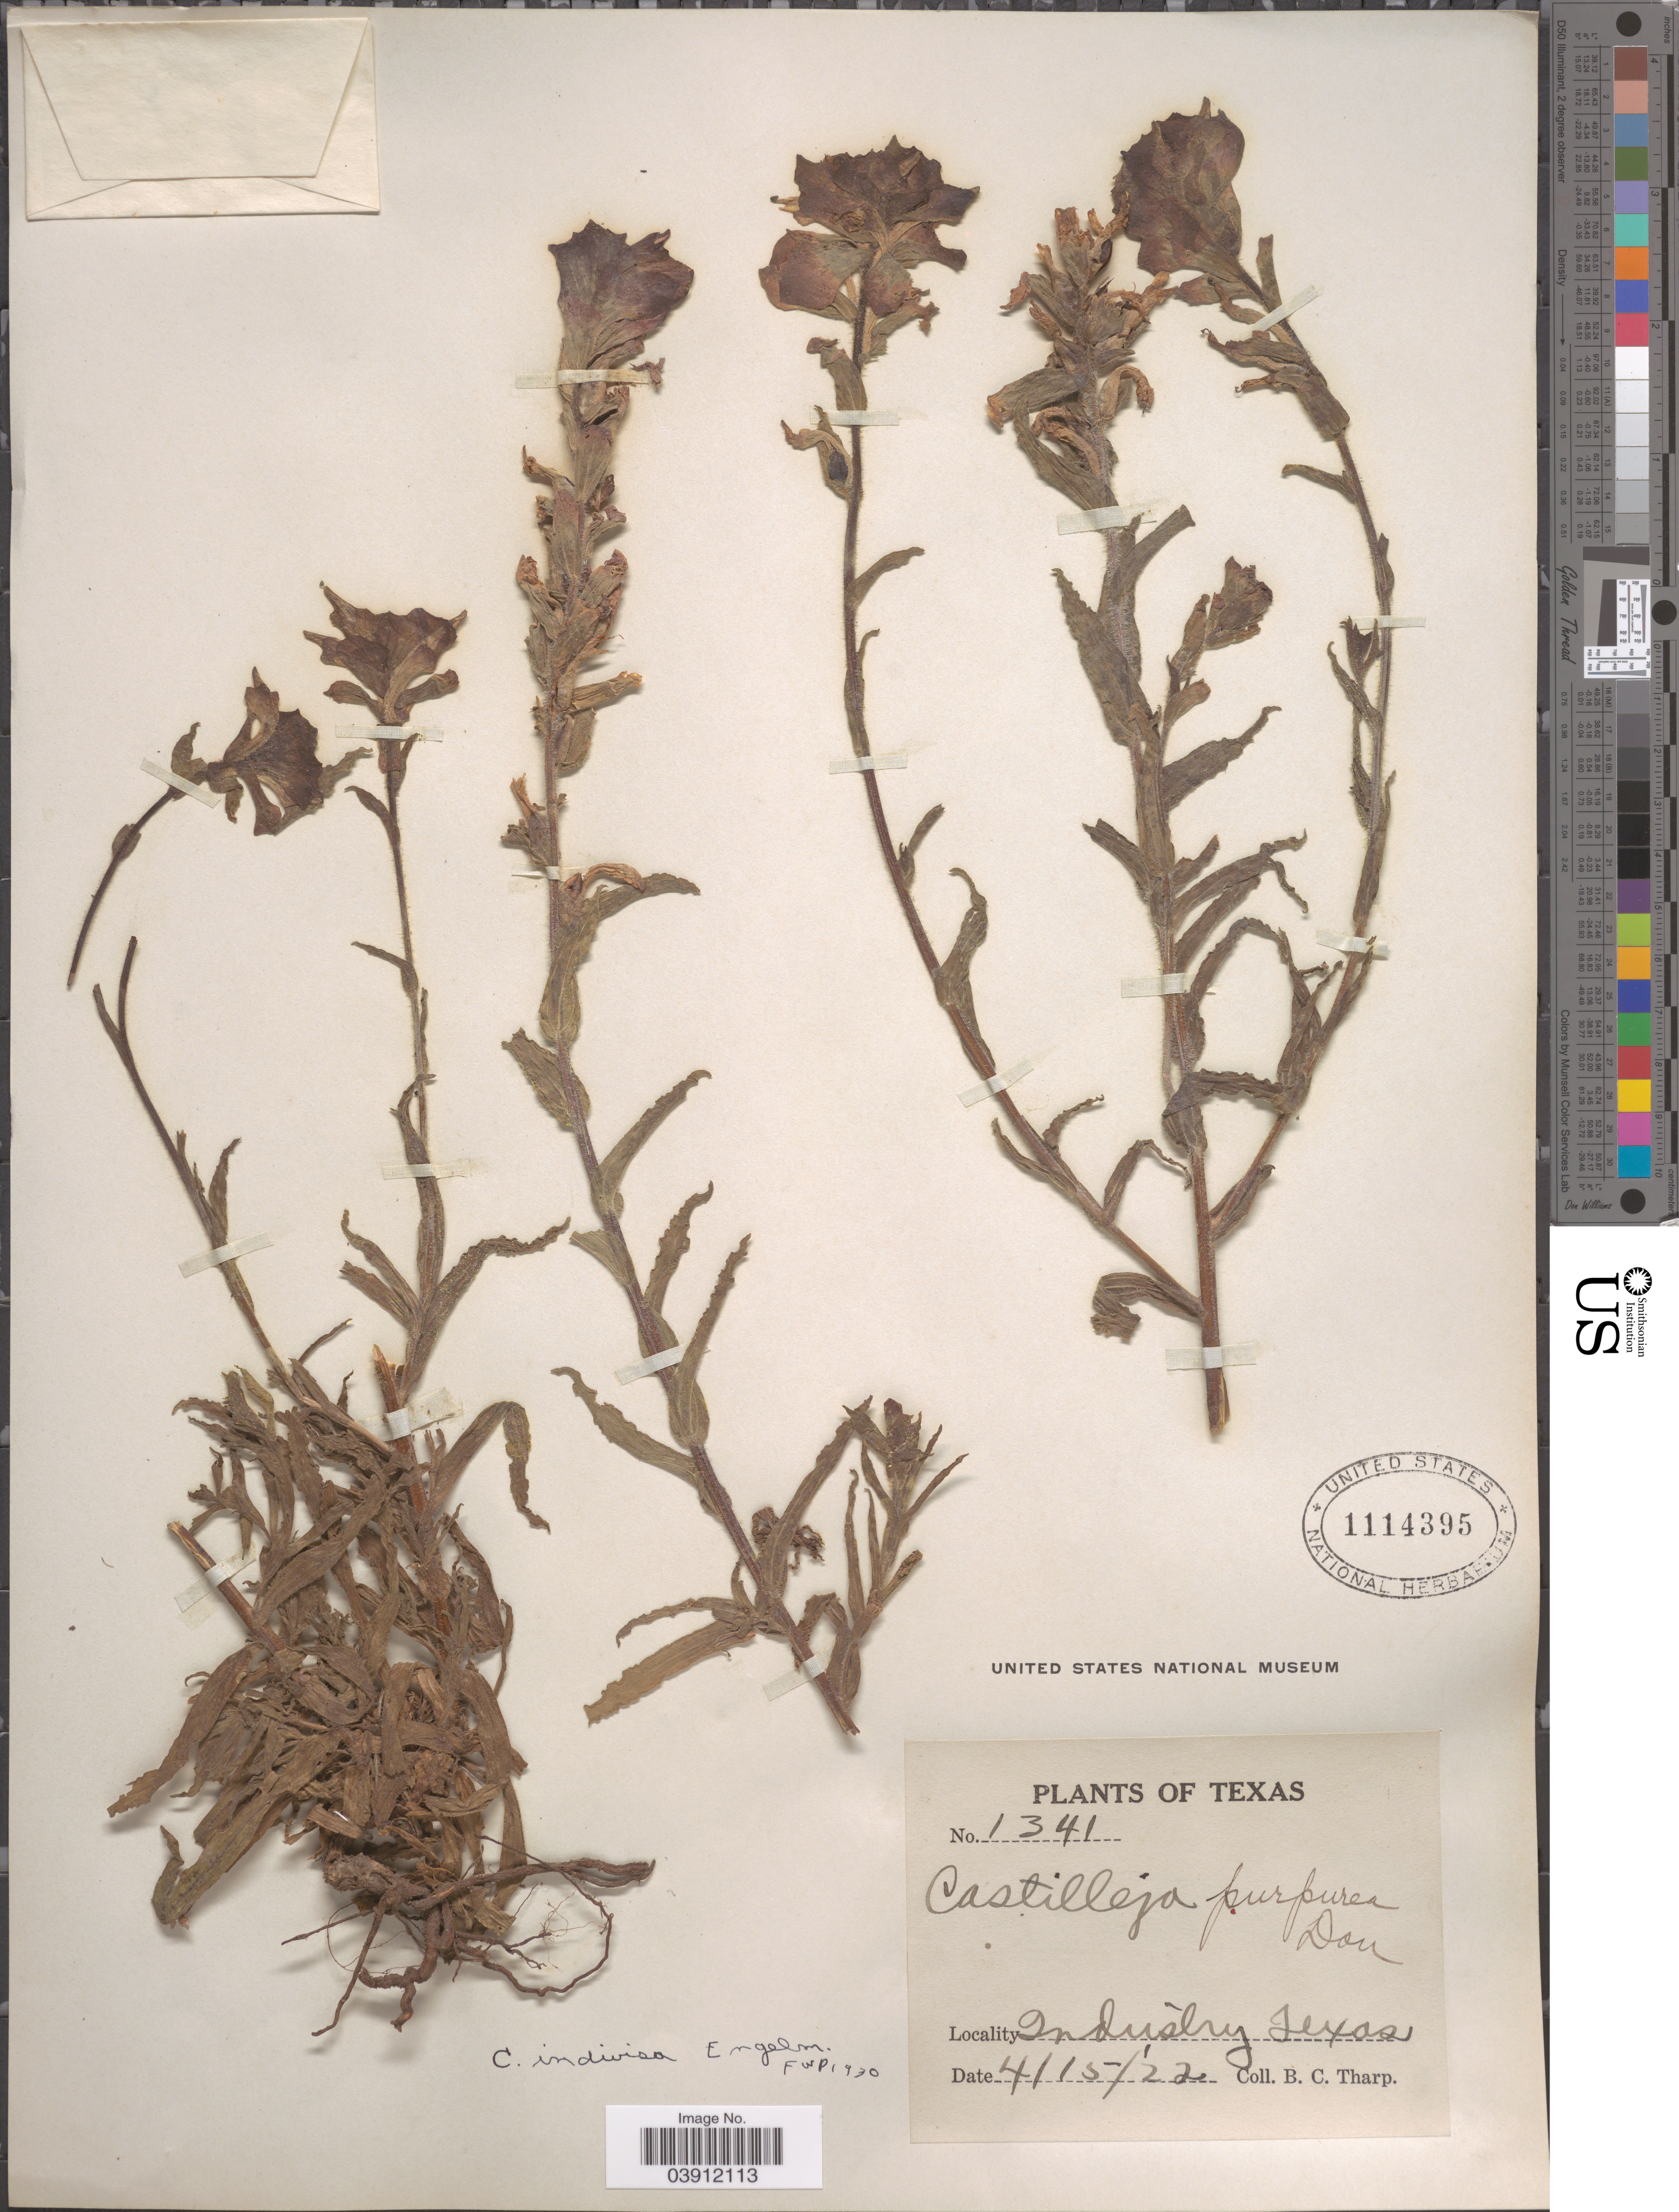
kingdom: Plantae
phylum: Tracheophyta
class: Magnoliopsida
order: Lamiales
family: Orobanchaceae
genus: Castilleja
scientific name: Castilleja indivisa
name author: Engelm. in Engelm. & A. Gray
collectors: B. C. Tharp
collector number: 1341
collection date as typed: Transcribed d/m/y: 15/4/22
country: United States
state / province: Texas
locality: Industry.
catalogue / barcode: US 1114395